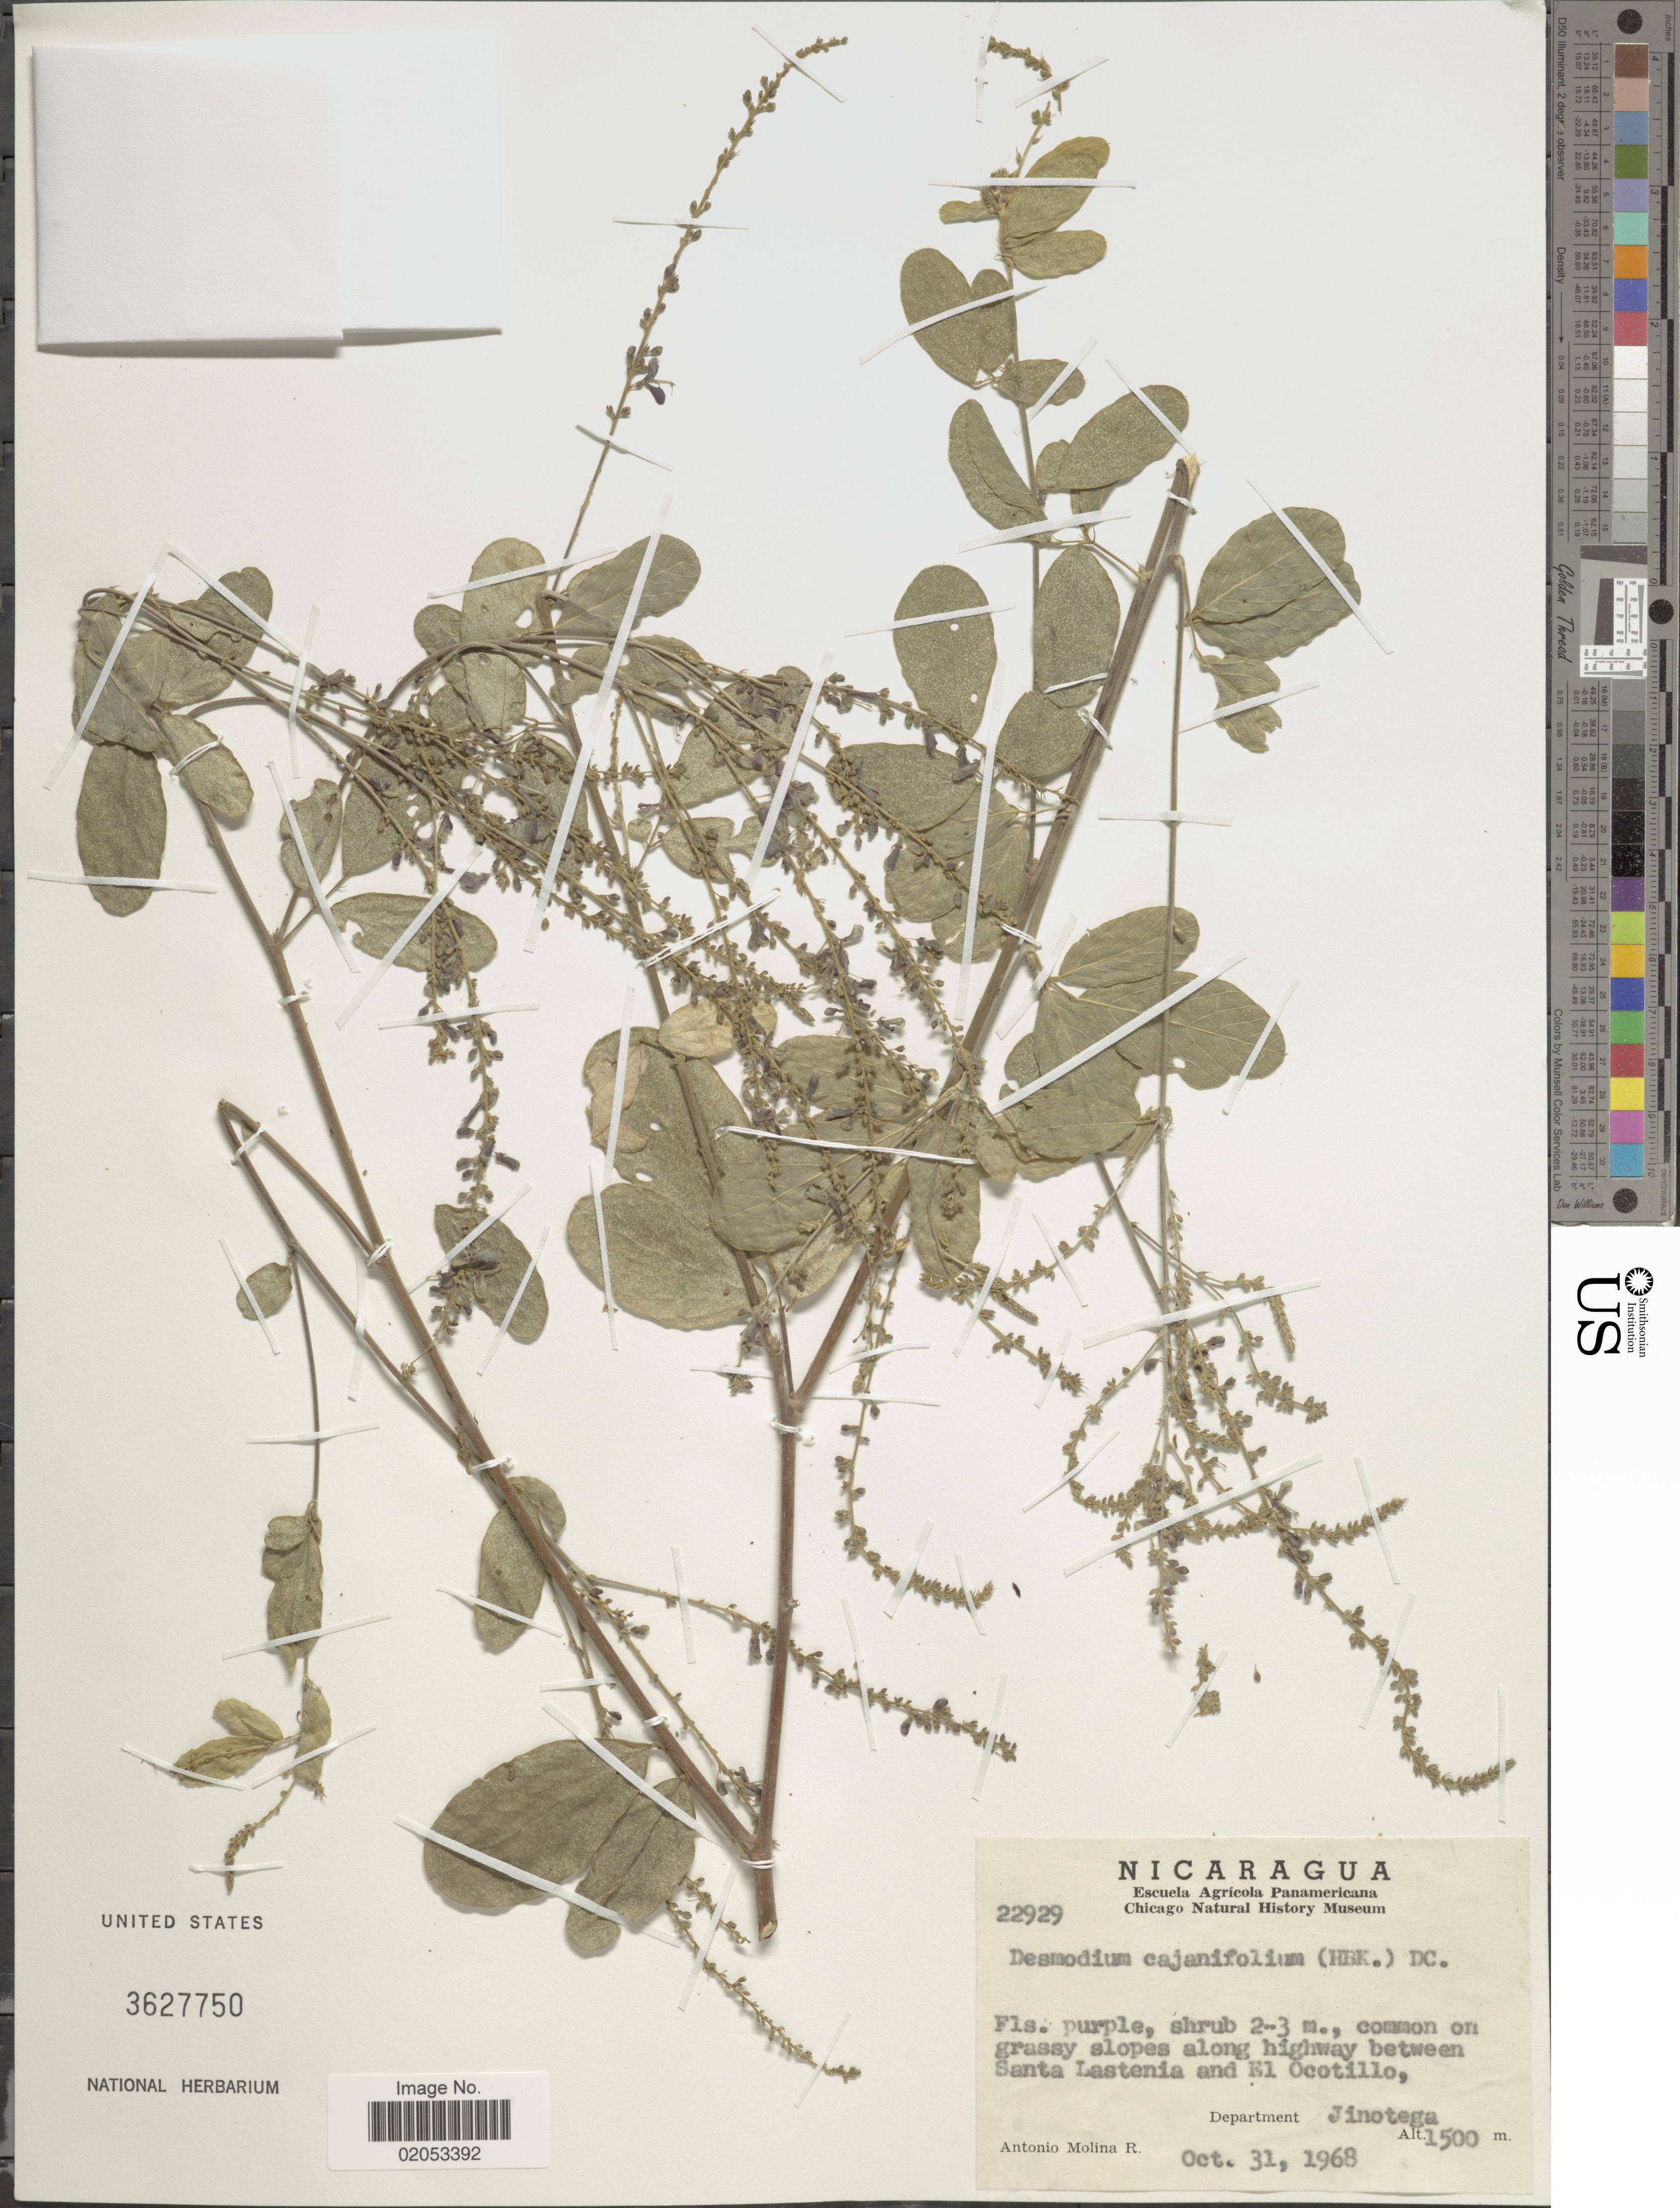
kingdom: Plantae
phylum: Tracheophyta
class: Magnoliopsida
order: Fabales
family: Fabaceae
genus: Desmodium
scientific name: Desmodium cajanifolium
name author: (Kunth) DC.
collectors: A. Molina R.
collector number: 22929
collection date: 1968-10-31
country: Nicaragua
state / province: Jinotega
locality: Common on grassy slopes along highway between Santa Lastenia and El Ocotillo, Department Jinotega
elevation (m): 1500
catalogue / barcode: US 3627750